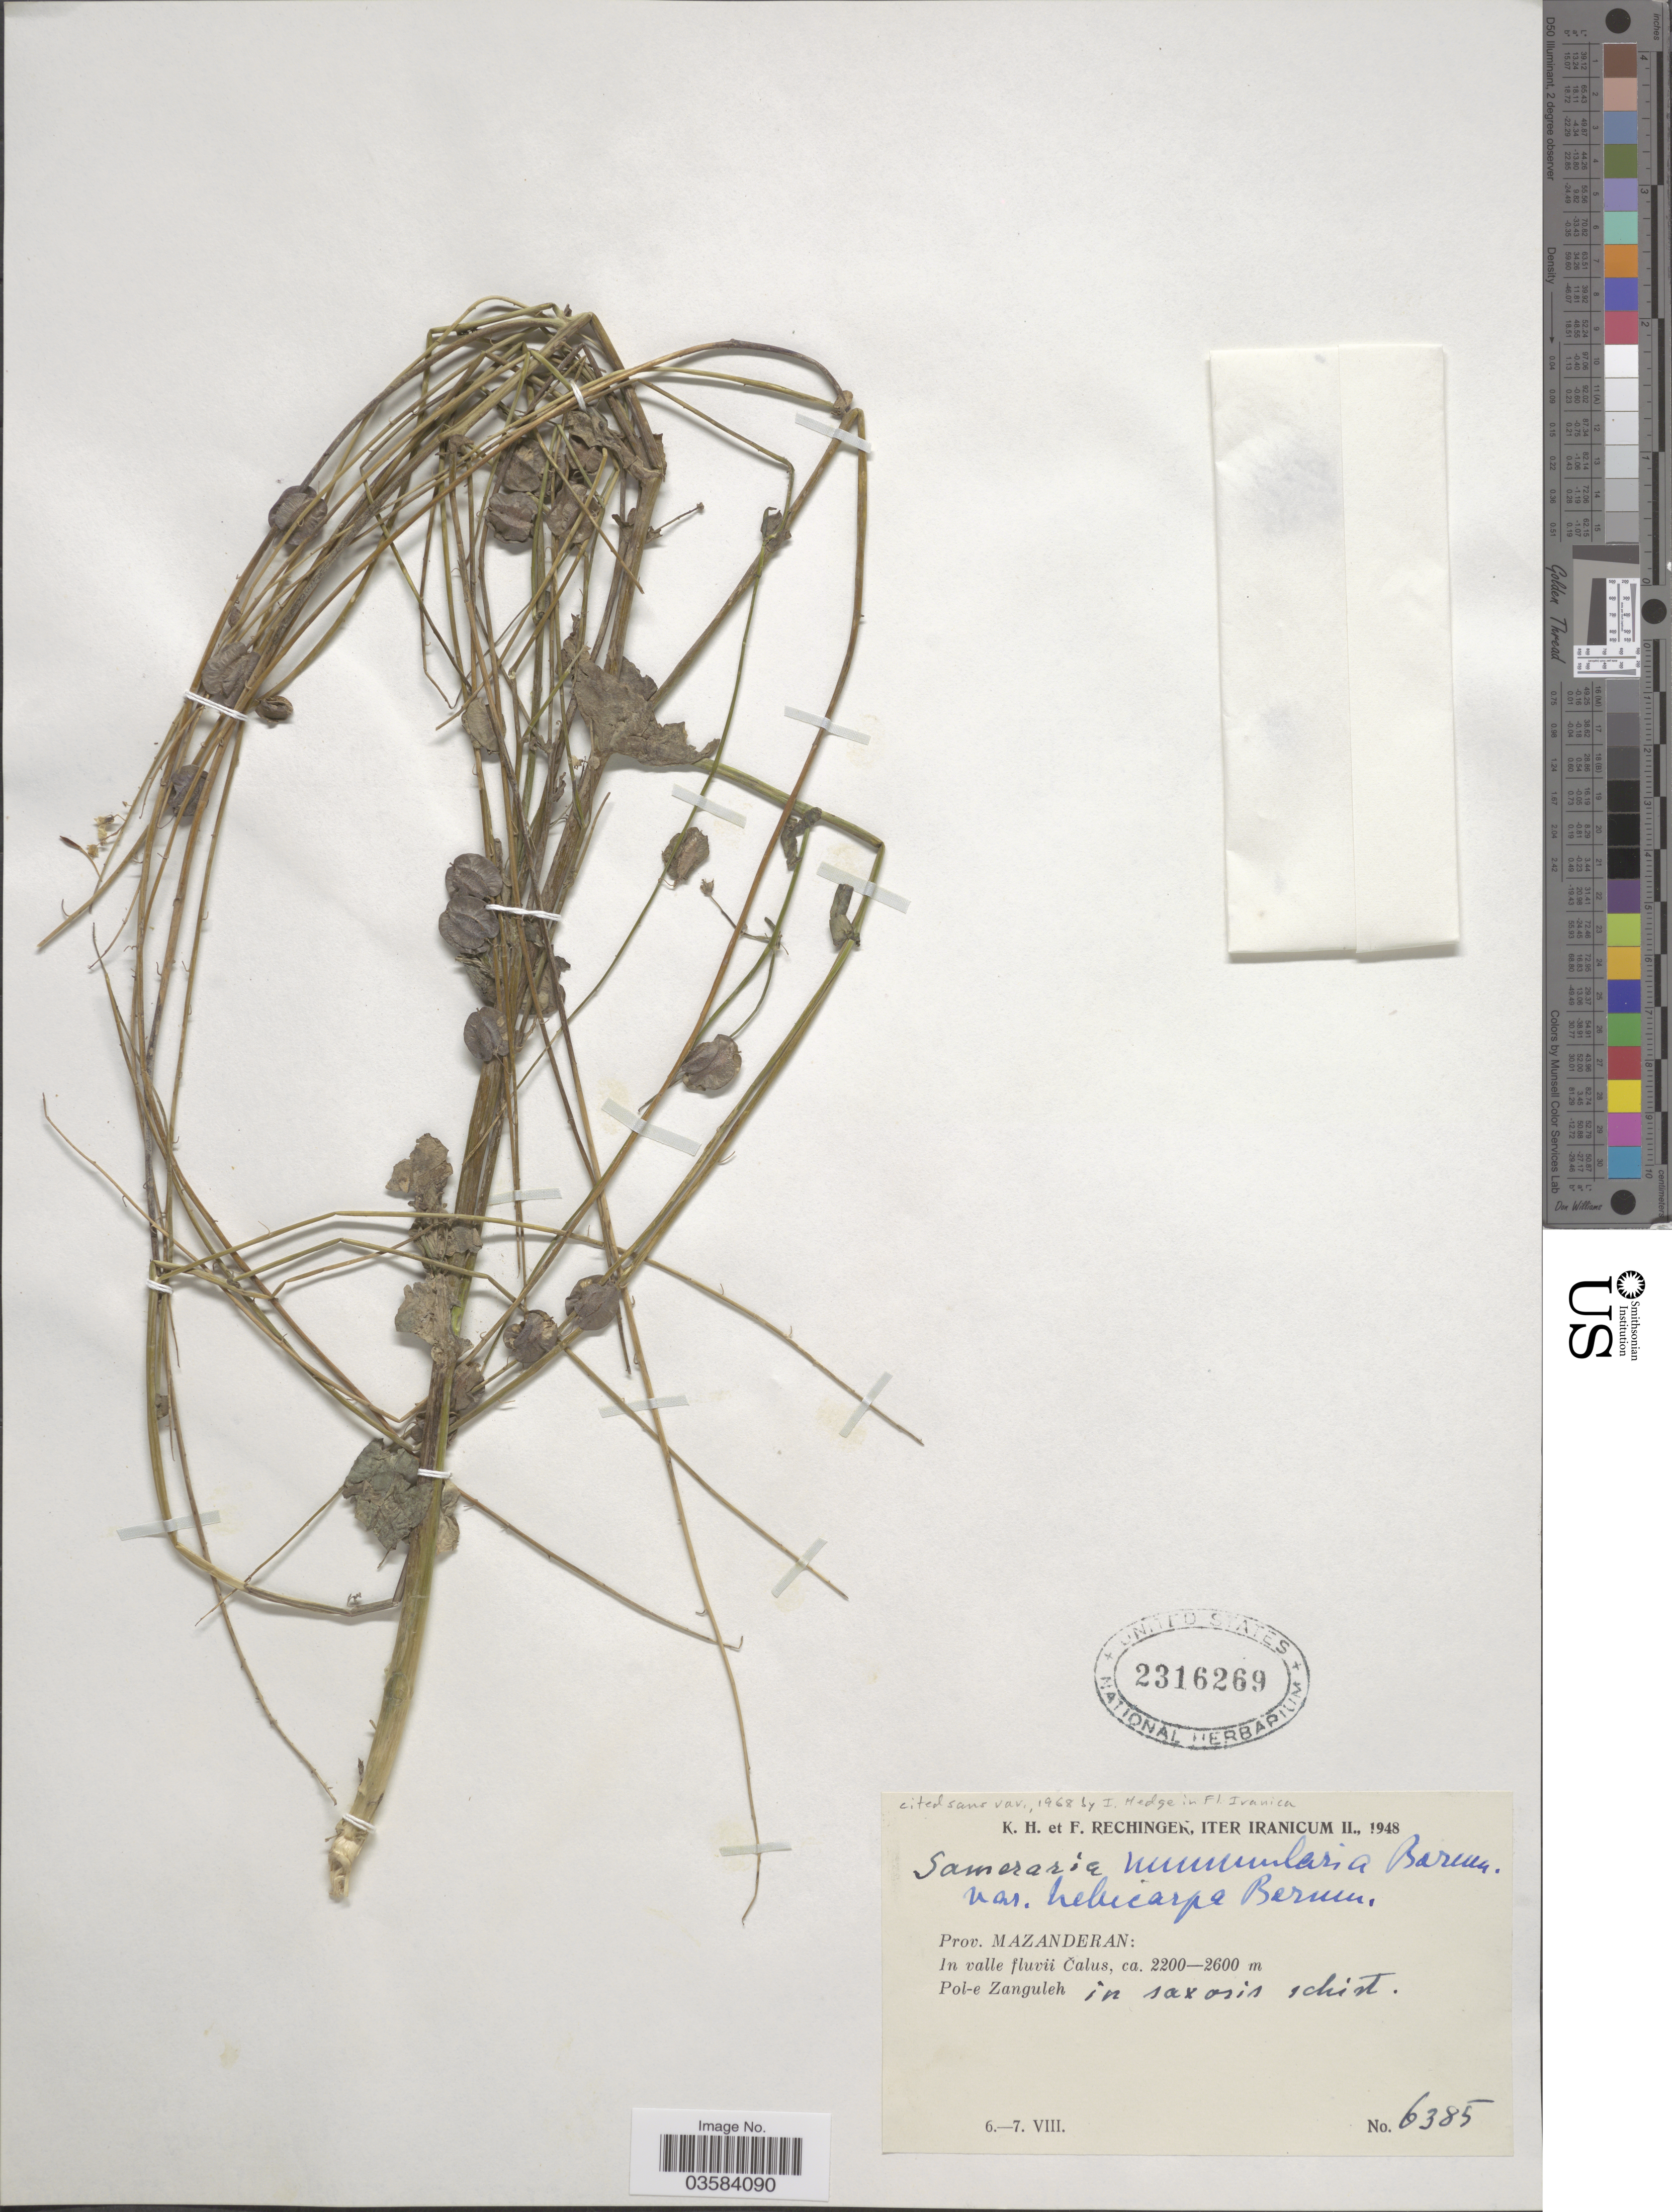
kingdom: Plantae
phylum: Tracheophyta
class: Magnoliopsida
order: Brassicales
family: Brassicaceae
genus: Sameraria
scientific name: Sameraria nummularia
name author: Bornm.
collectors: K. H. Rechinger & F. Rechinger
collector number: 6385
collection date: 1948-08-06/1948-08-07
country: Iran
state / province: Mazandaran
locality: Iter Iranicum II. Prov. Mazanderan: In valle fluvii Čalus. Pol-e Zanguleh in saxosis schist [interpreted].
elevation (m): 2200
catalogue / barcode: US 2316269